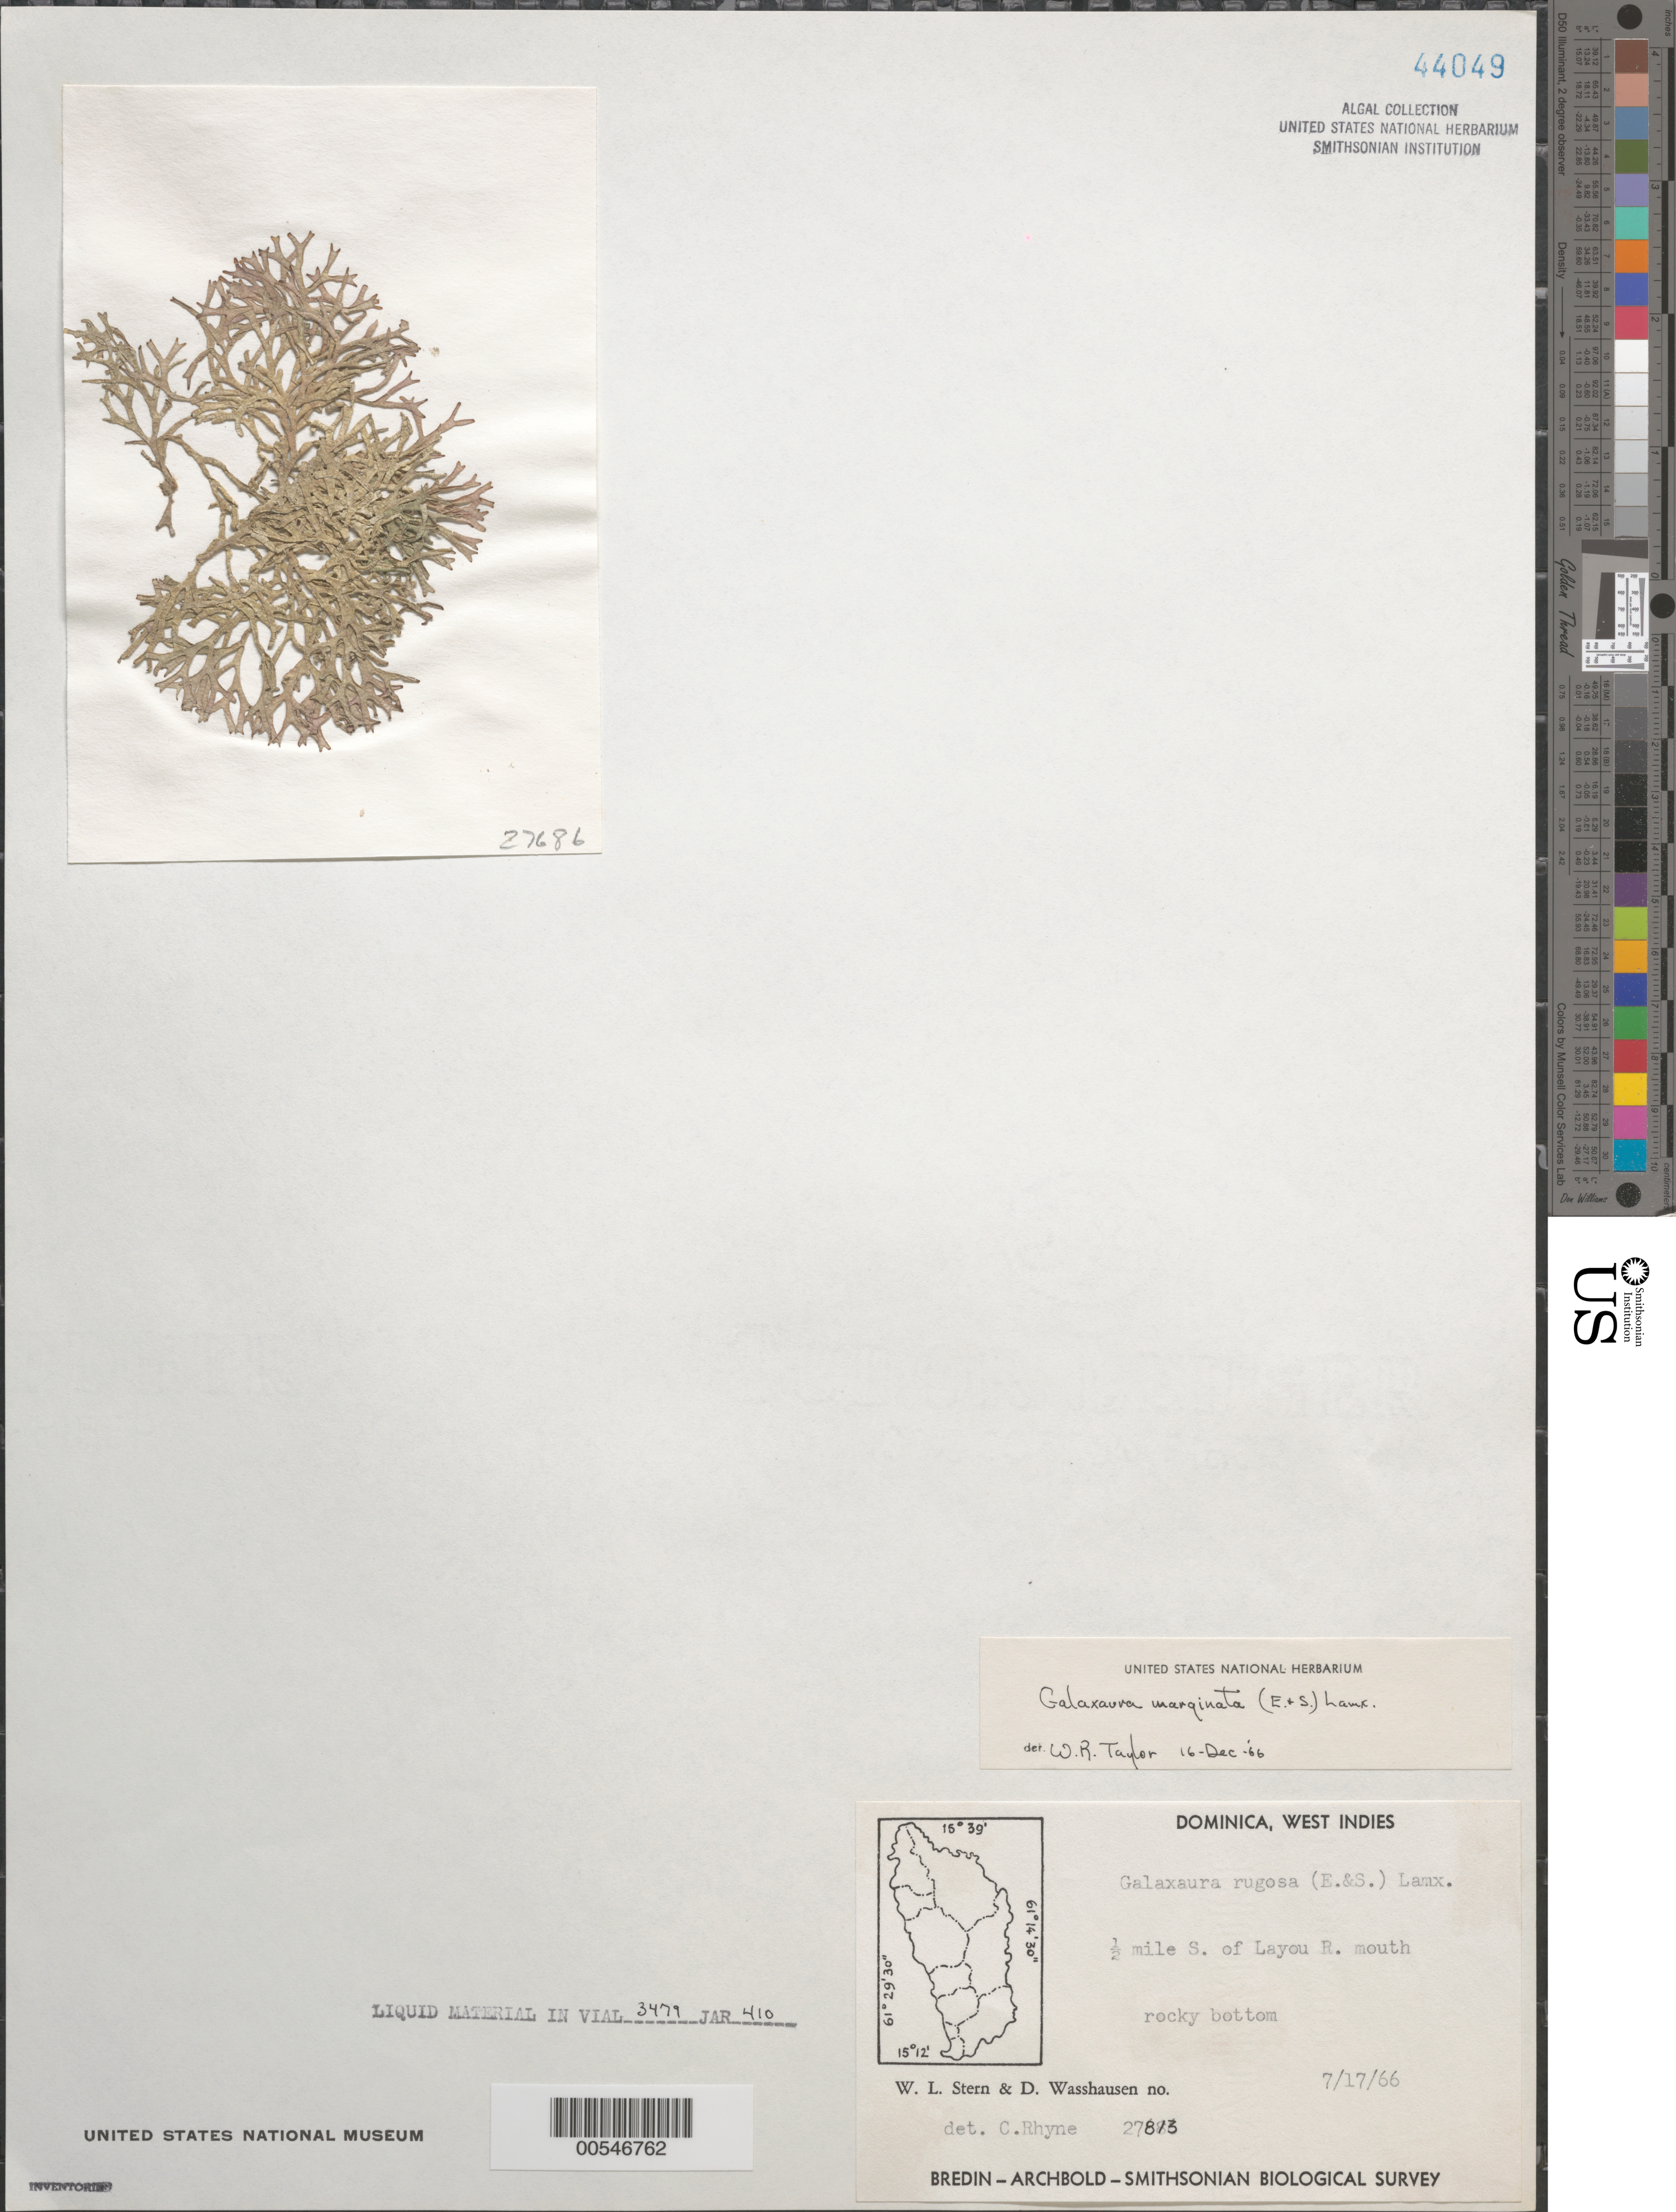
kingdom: Plantae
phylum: Rhodophyta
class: Florideophyceae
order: Nemaliales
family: Galaxauraceae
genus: Galaxaura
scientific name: Galaxaura marginata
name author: (J. Ellis & Sol.) J.V.Lamouroux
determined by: Taylor, William R.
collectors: W. L. Stern & D. C. Wasshausen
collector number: EYD 27813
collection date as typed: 17 Jul 1966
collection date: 1966-07-17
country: Dominica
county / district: St. Joseph's Parish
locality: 0.5 mile south of Layou River mouth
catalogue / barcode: US 44049